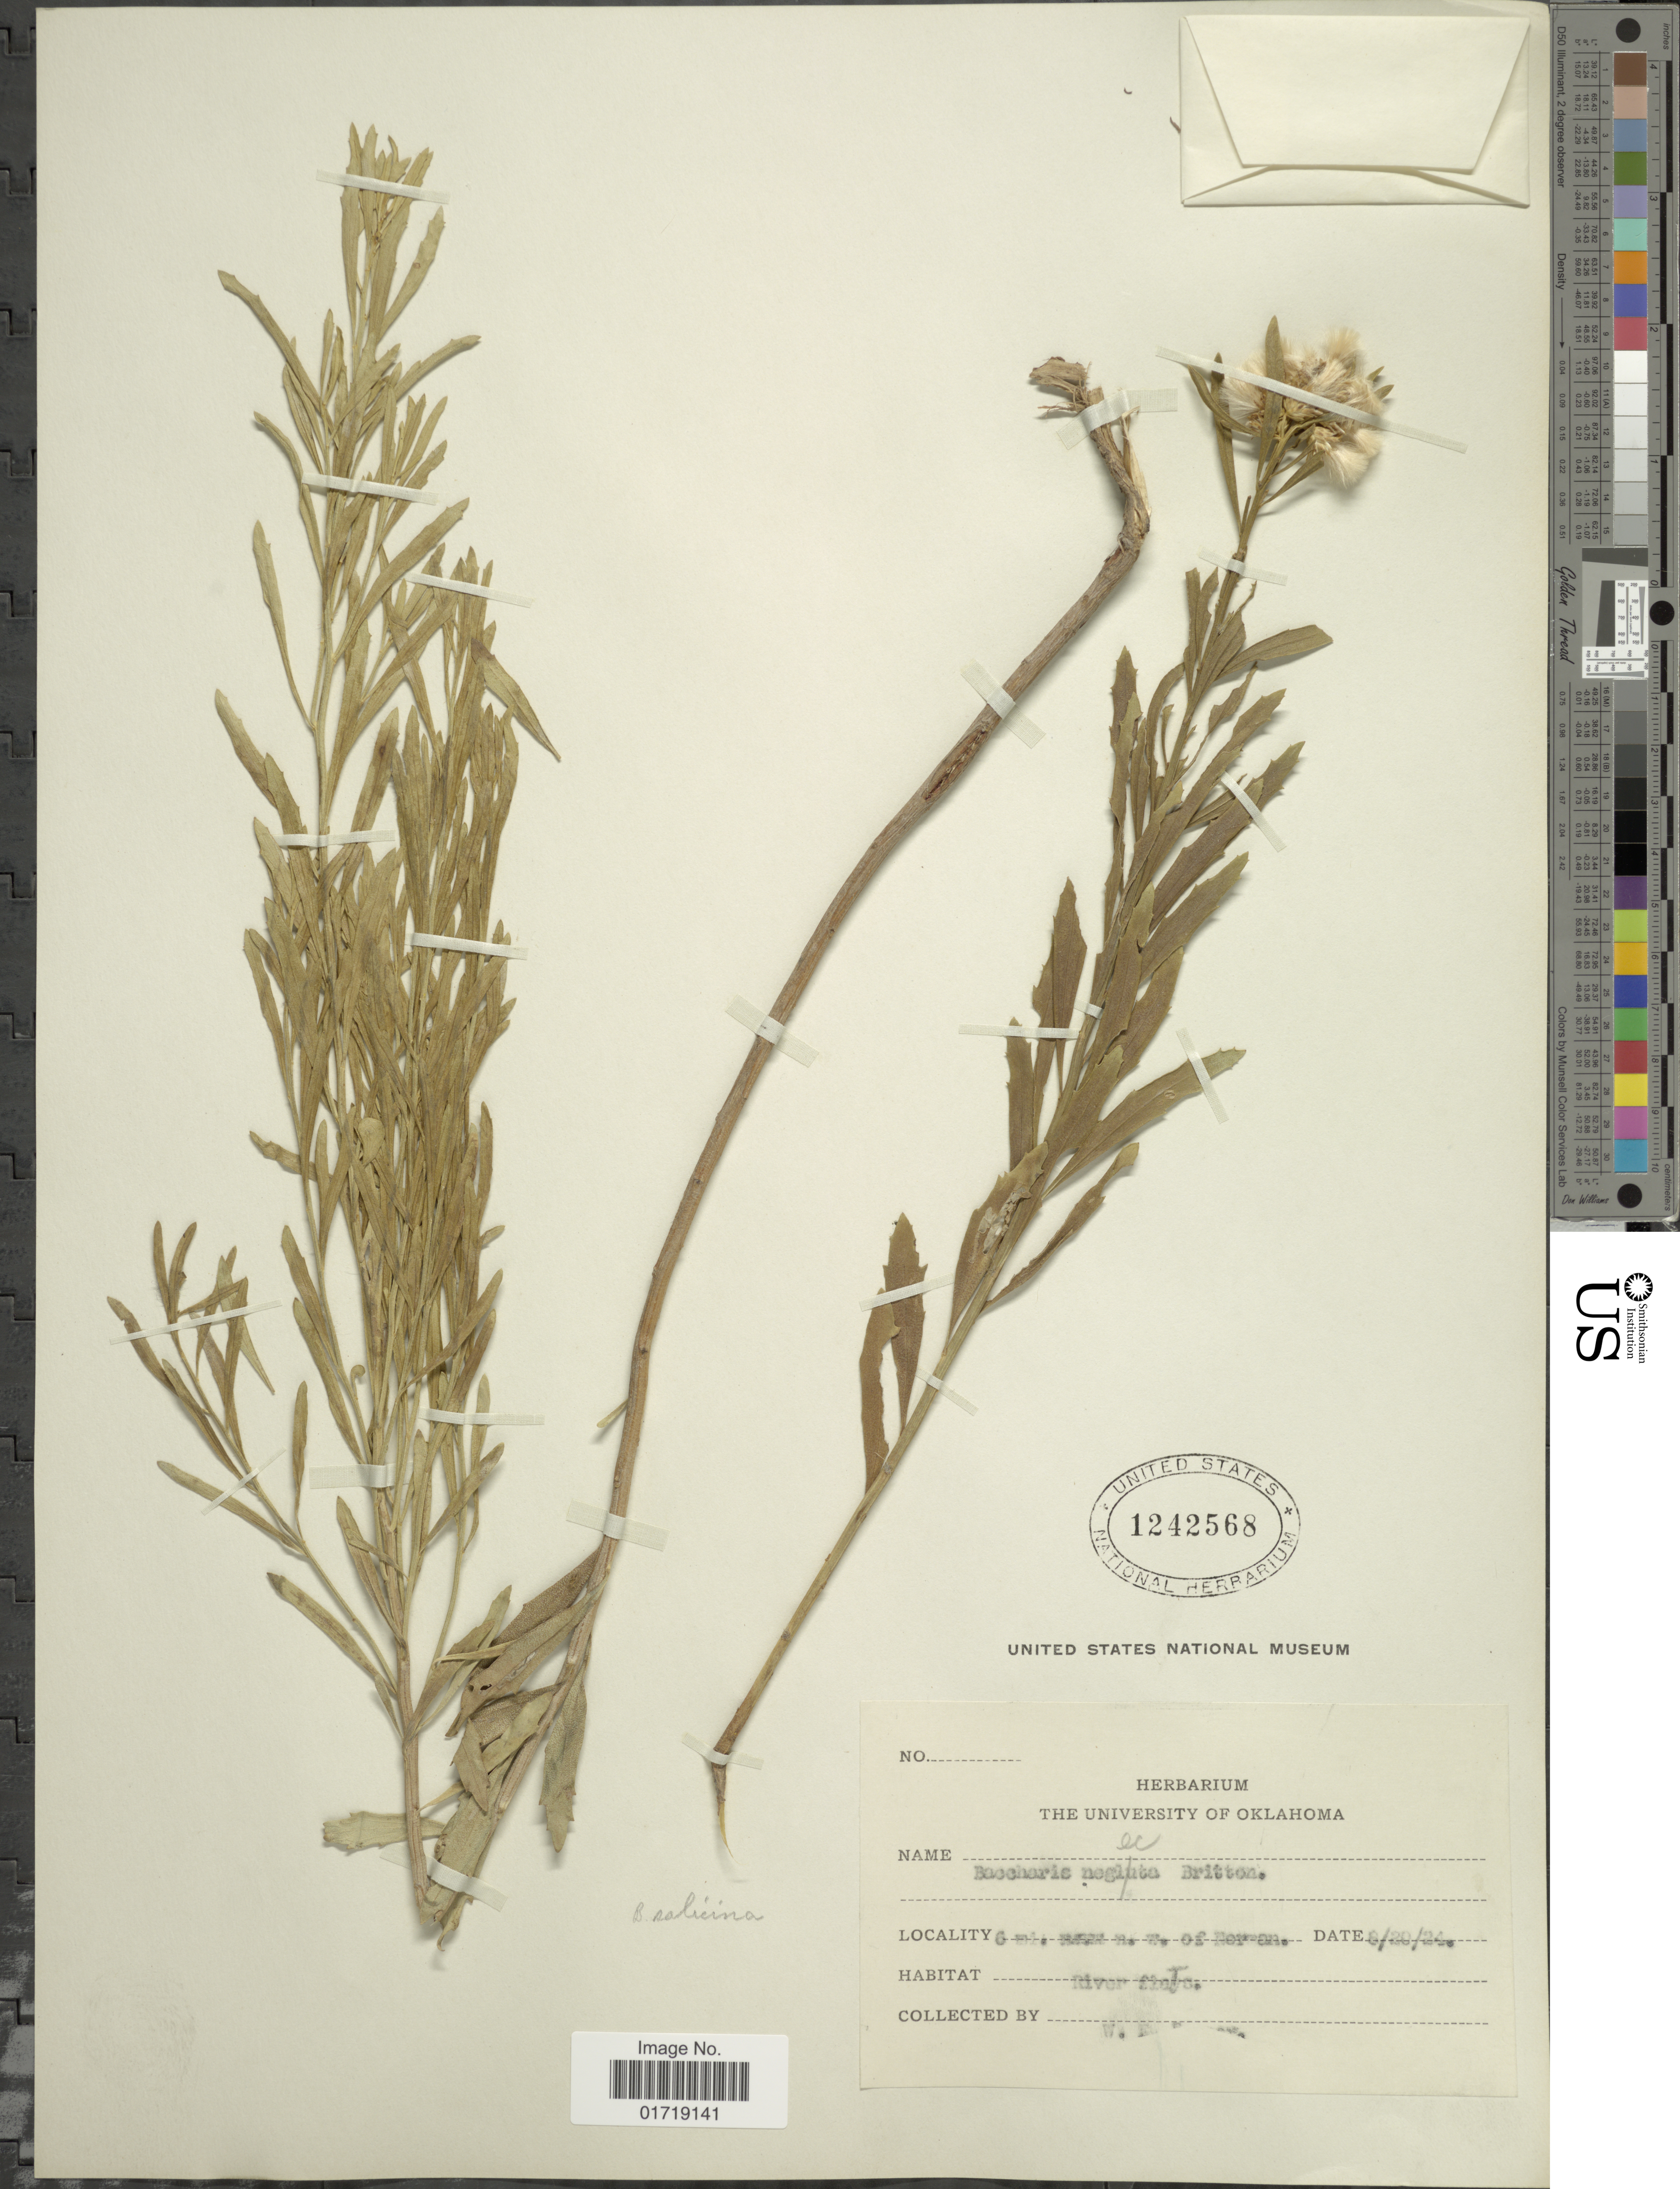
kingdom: Plantae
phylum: Tracheophyta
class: Magnoliopsida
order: Asterales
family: Asteraceae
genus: Baccharis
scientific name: Baccharis salicina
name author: Torr. & A. Gray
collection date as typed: Transcribed d/m/y: 20/8/24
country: United States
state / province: Oklahoma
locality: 6 mi. north, n. w. of Norman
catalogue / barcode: US 1242568